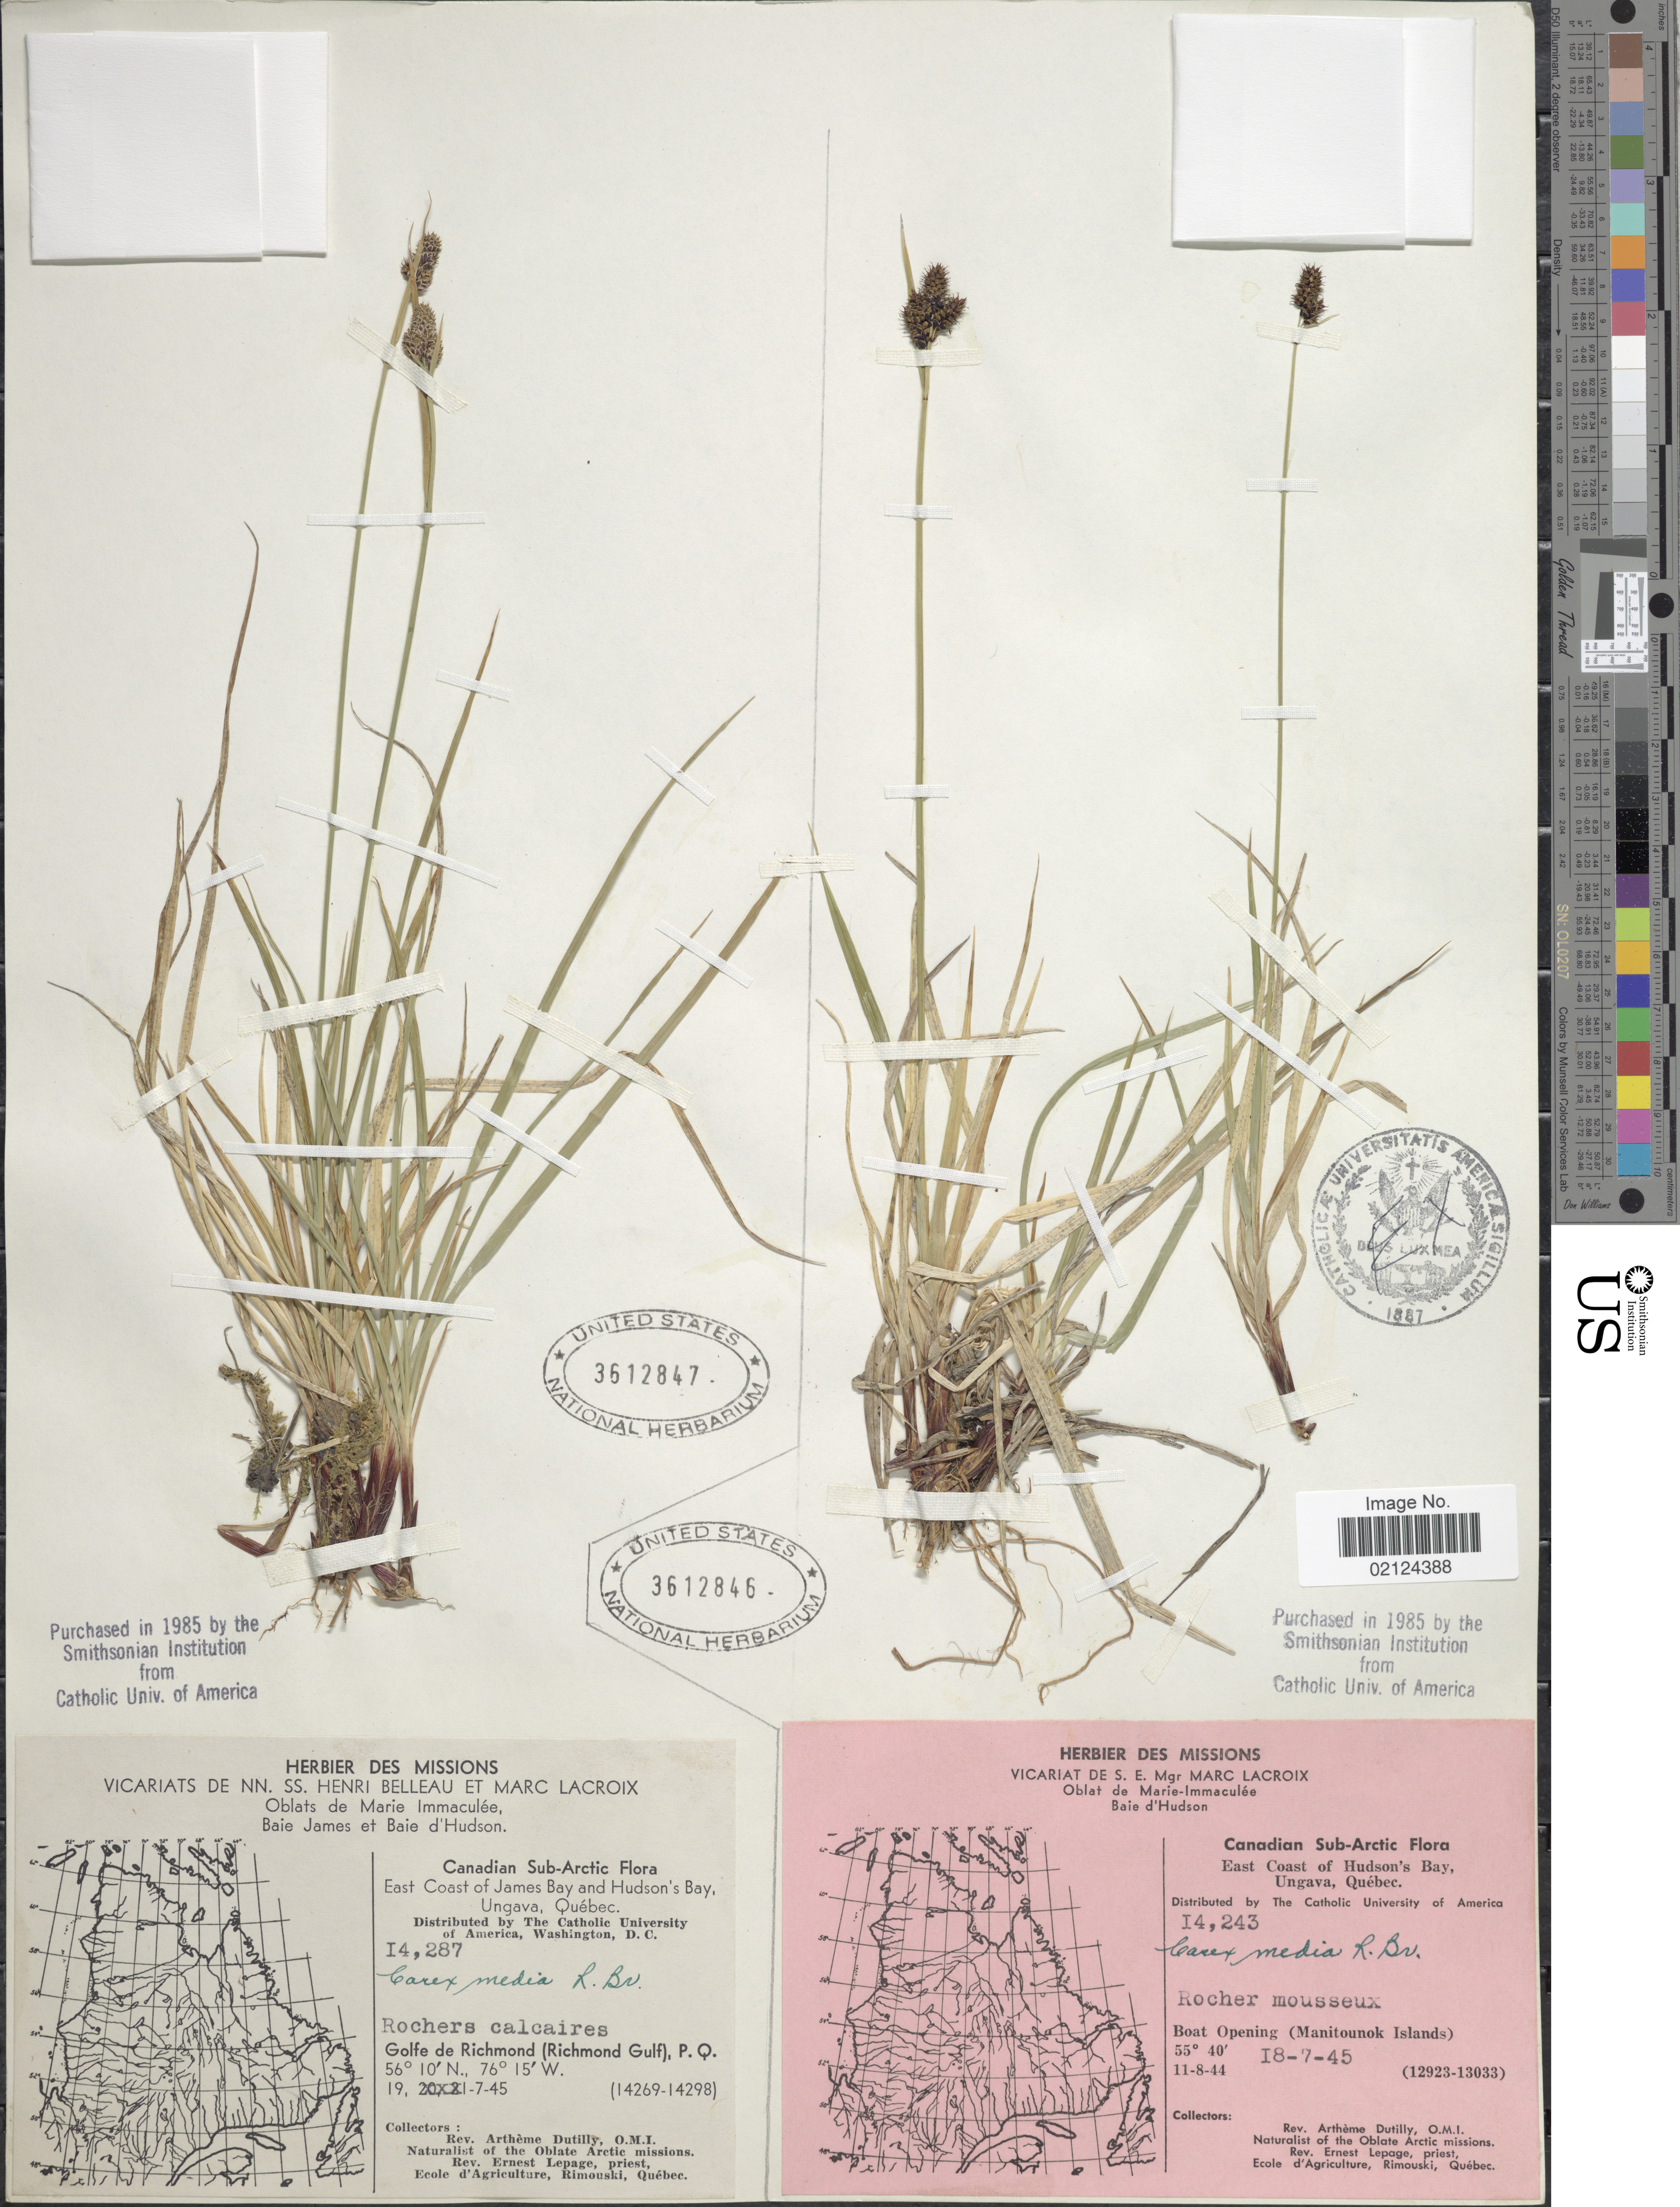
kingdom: Plantae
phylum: Tracheophyta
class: Liliopsida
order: Poales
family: Cyperaceae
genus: Carex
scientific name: Carex media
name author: R. Br.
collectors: A. Dutilly & E. Lepage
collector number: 14287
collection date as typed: Transcribed d/m/y: 19/7/45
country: Canada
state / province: Quebec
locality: Canadian Sub-Arctic, East Coast of James Bay and Hudson' s Bay, Ungava, Quebec, Golfe de Richmond (Richmond Gulf), P. Q.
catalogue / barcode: US 3612847